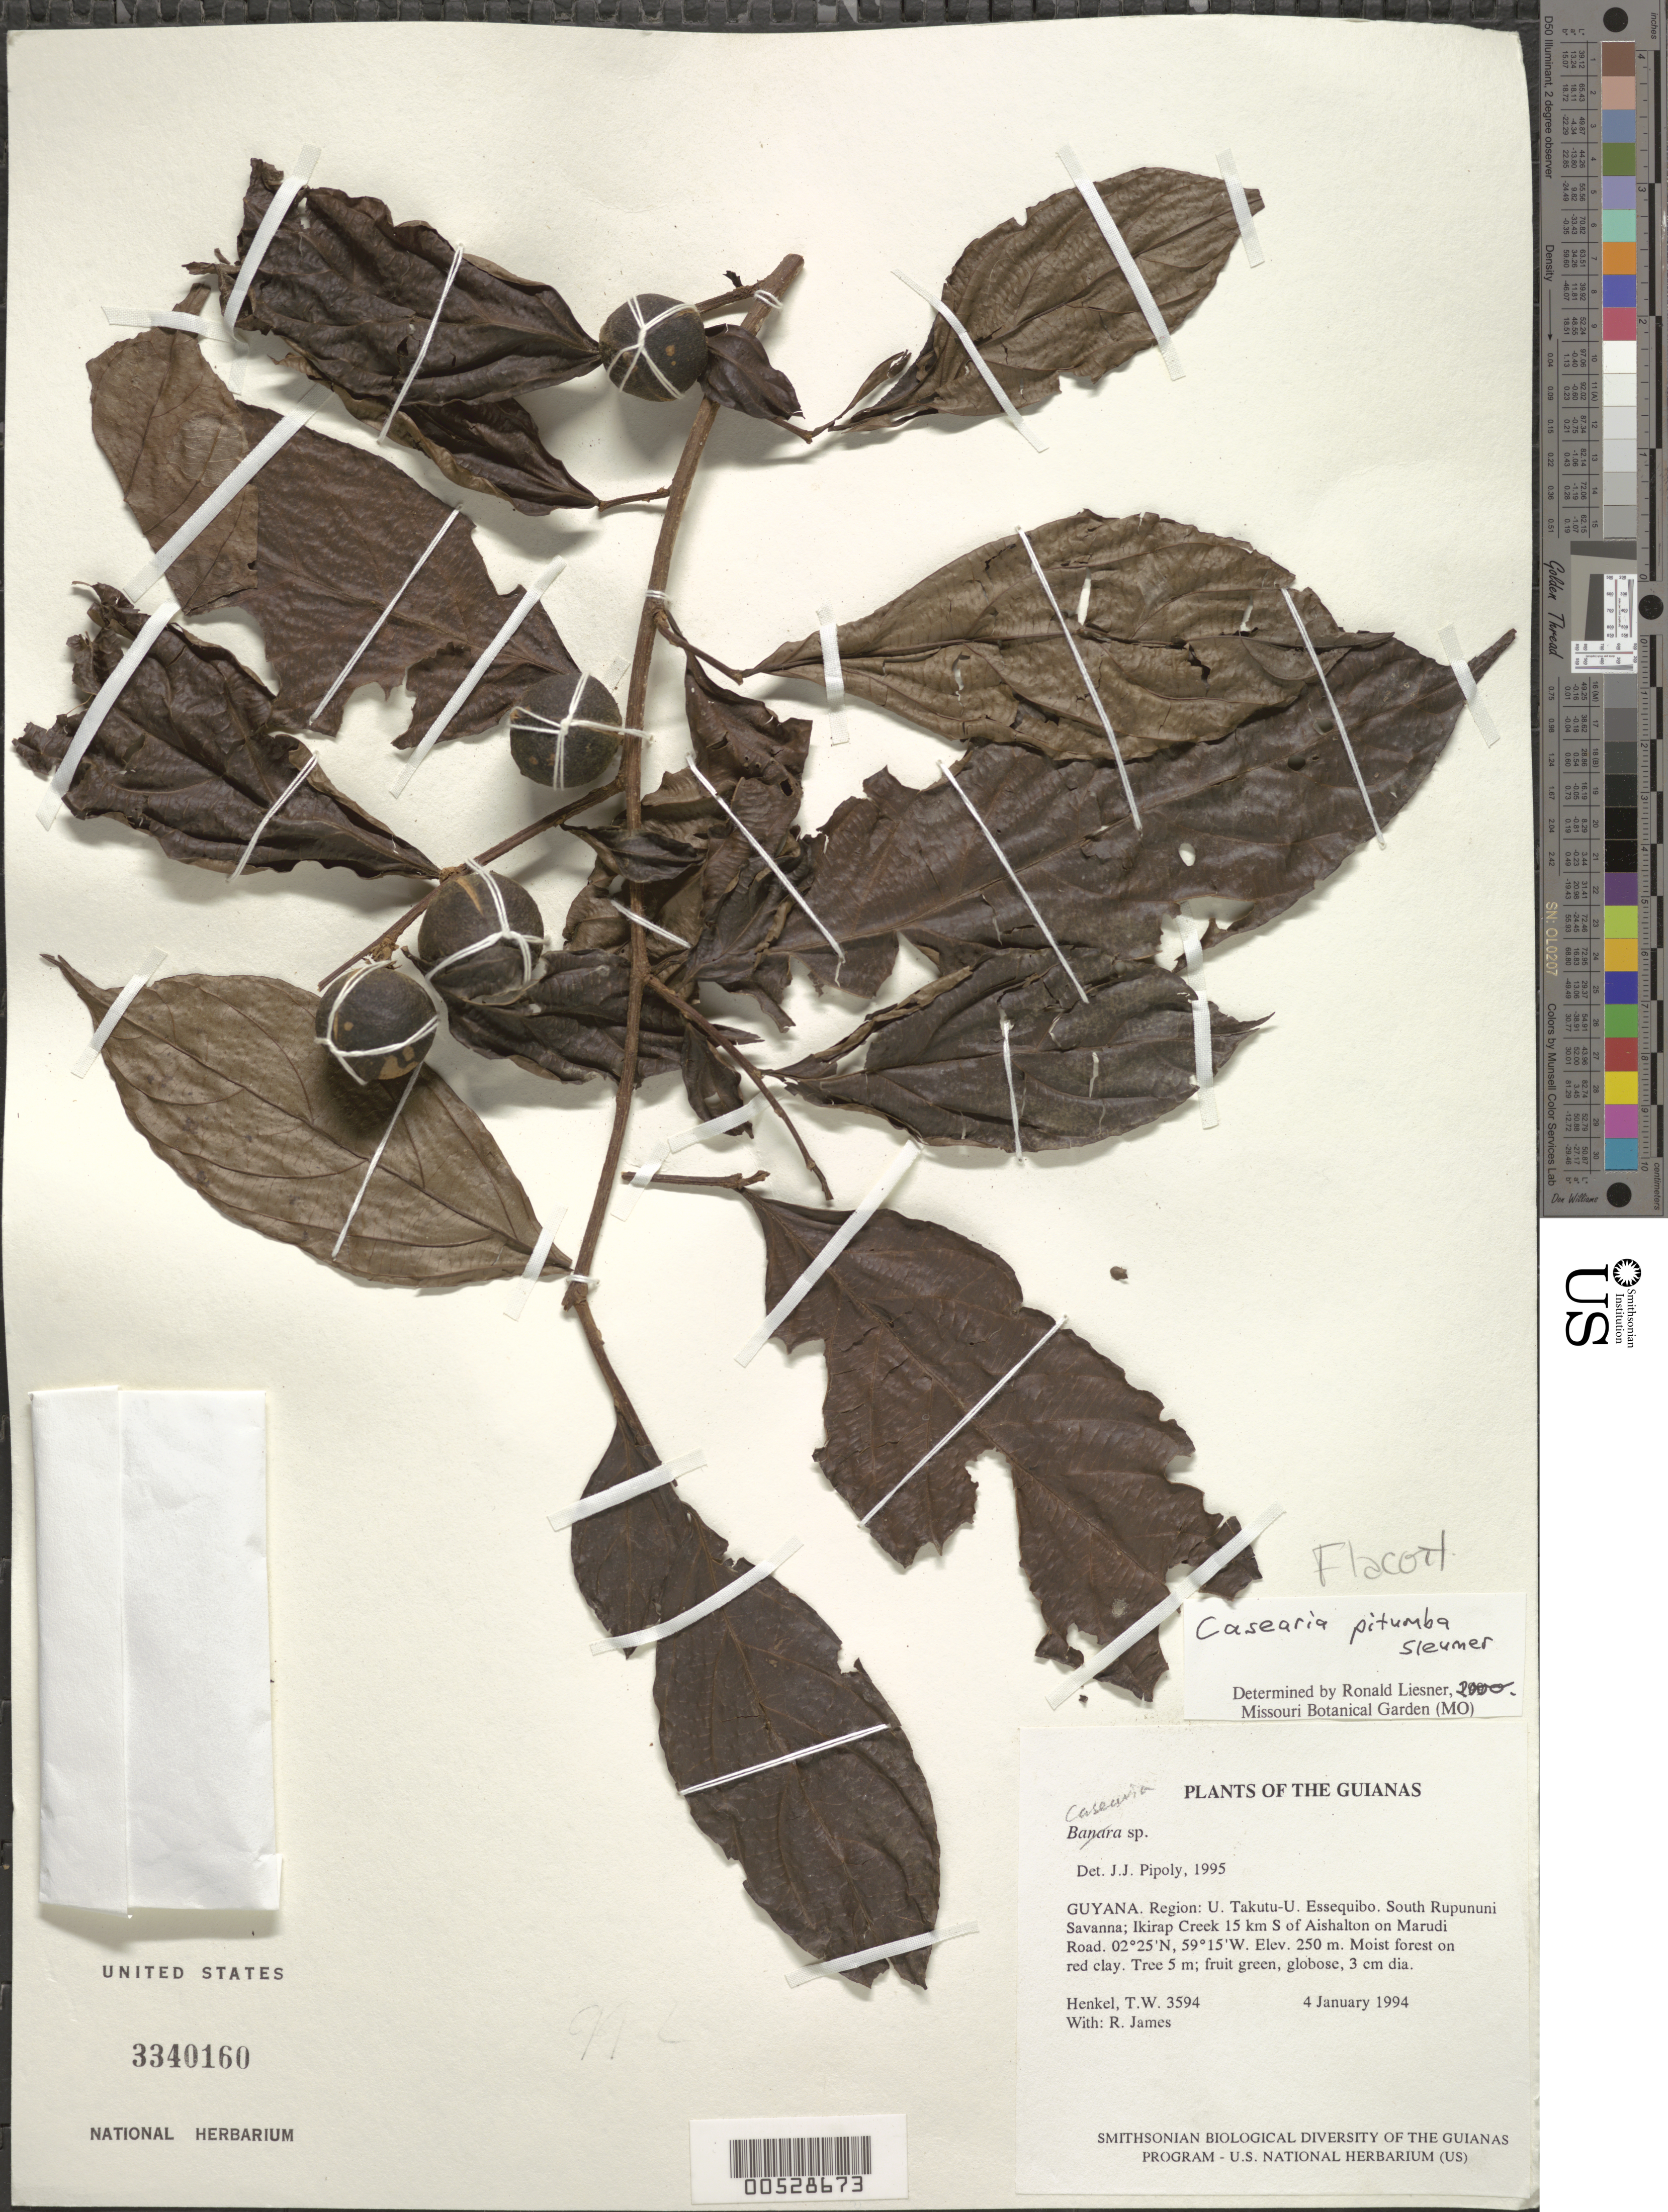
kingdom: Plantae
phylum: Tracheophyta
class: Magnoliopsida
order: Malpighiales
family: Salicaceae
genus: Casearia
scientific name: Casearia pitumba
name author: Sleumer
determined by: Liesner, R. L.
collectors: T. Henkel & R. James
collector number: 3594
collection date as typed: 4 January 1994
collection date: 1994-01-04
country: Guyana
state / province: U. Takutu-U. Essequibo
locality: South Rupununi Savanna; Ikirap Creek 15 km S of Aishalton on Marudi Road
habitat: Moist forest on red clay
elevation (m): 250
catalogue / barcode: US 3340160